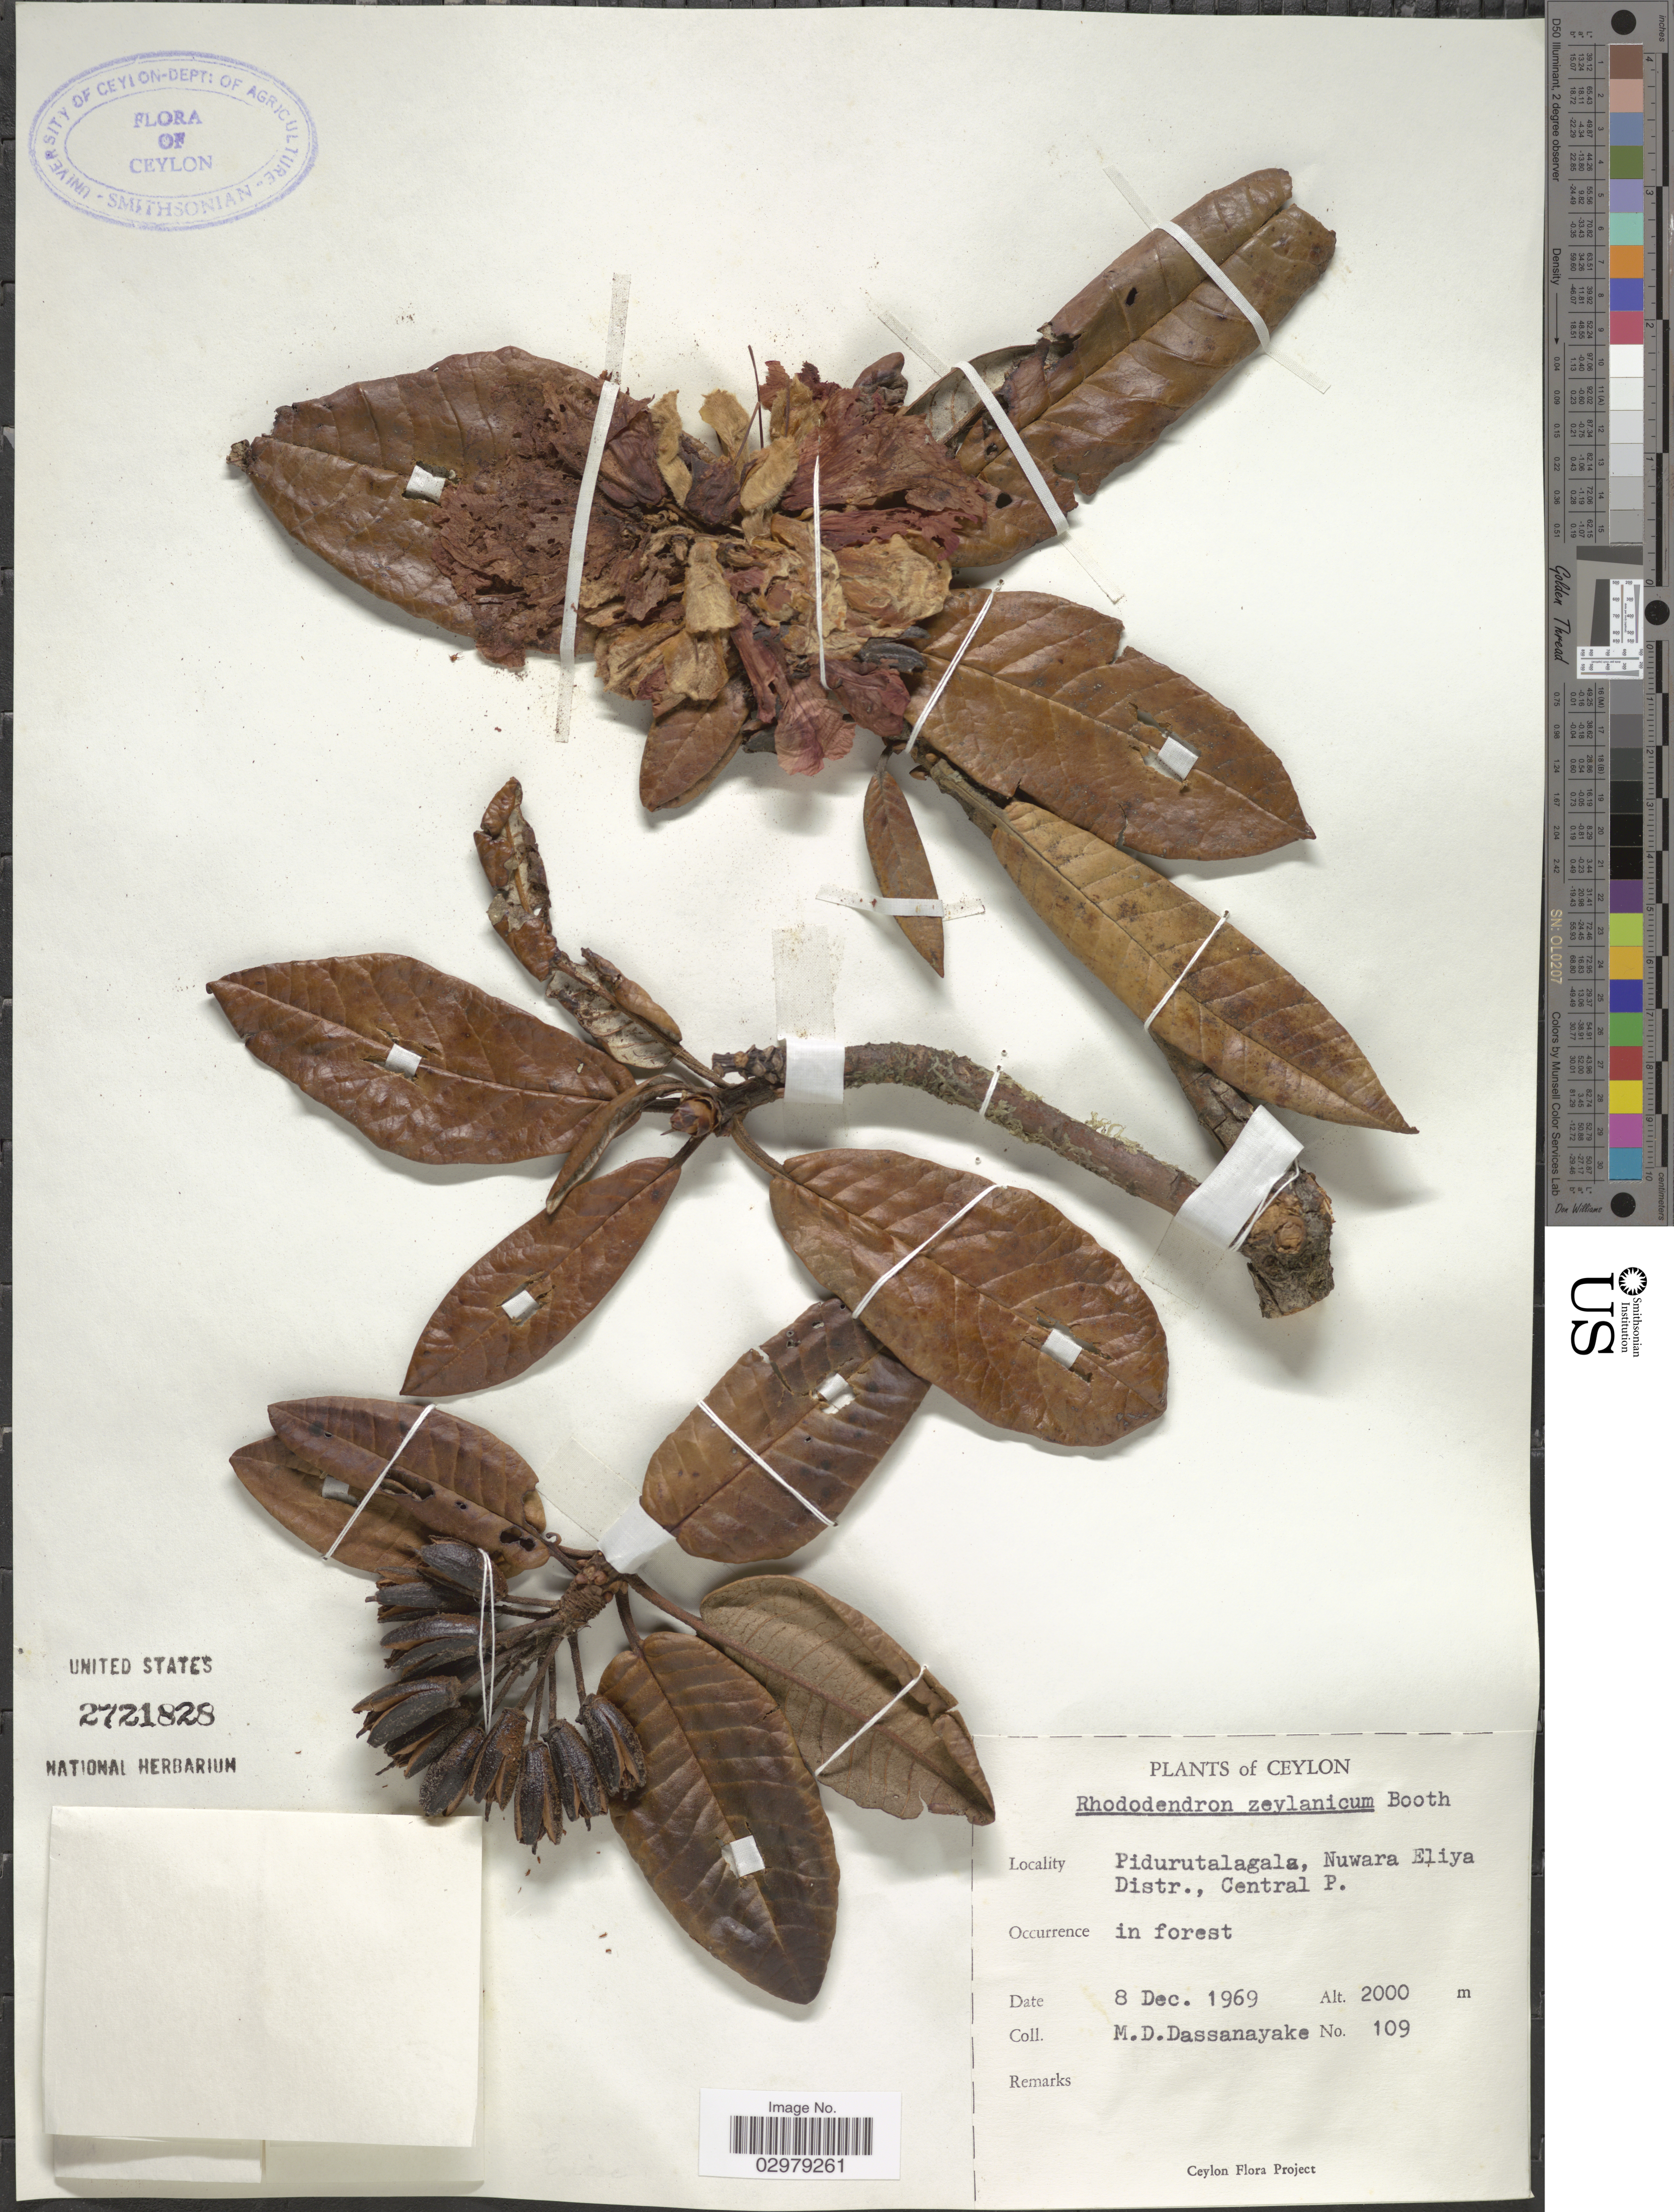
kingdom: Plantae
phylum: Tracheophyta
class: Magnoliopsida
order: Ericales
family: Ericaceae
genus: Rhododendron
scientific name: Rhododendron zeylanicum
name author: Booth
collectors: M. D. Dassanayake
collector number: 109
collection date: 1996-12-08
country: Sri Lanka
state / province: Central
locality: Ceylon. Pidurutalagala, Nuwara Eliya Distr.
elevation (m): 2000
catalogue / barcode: US 2721828